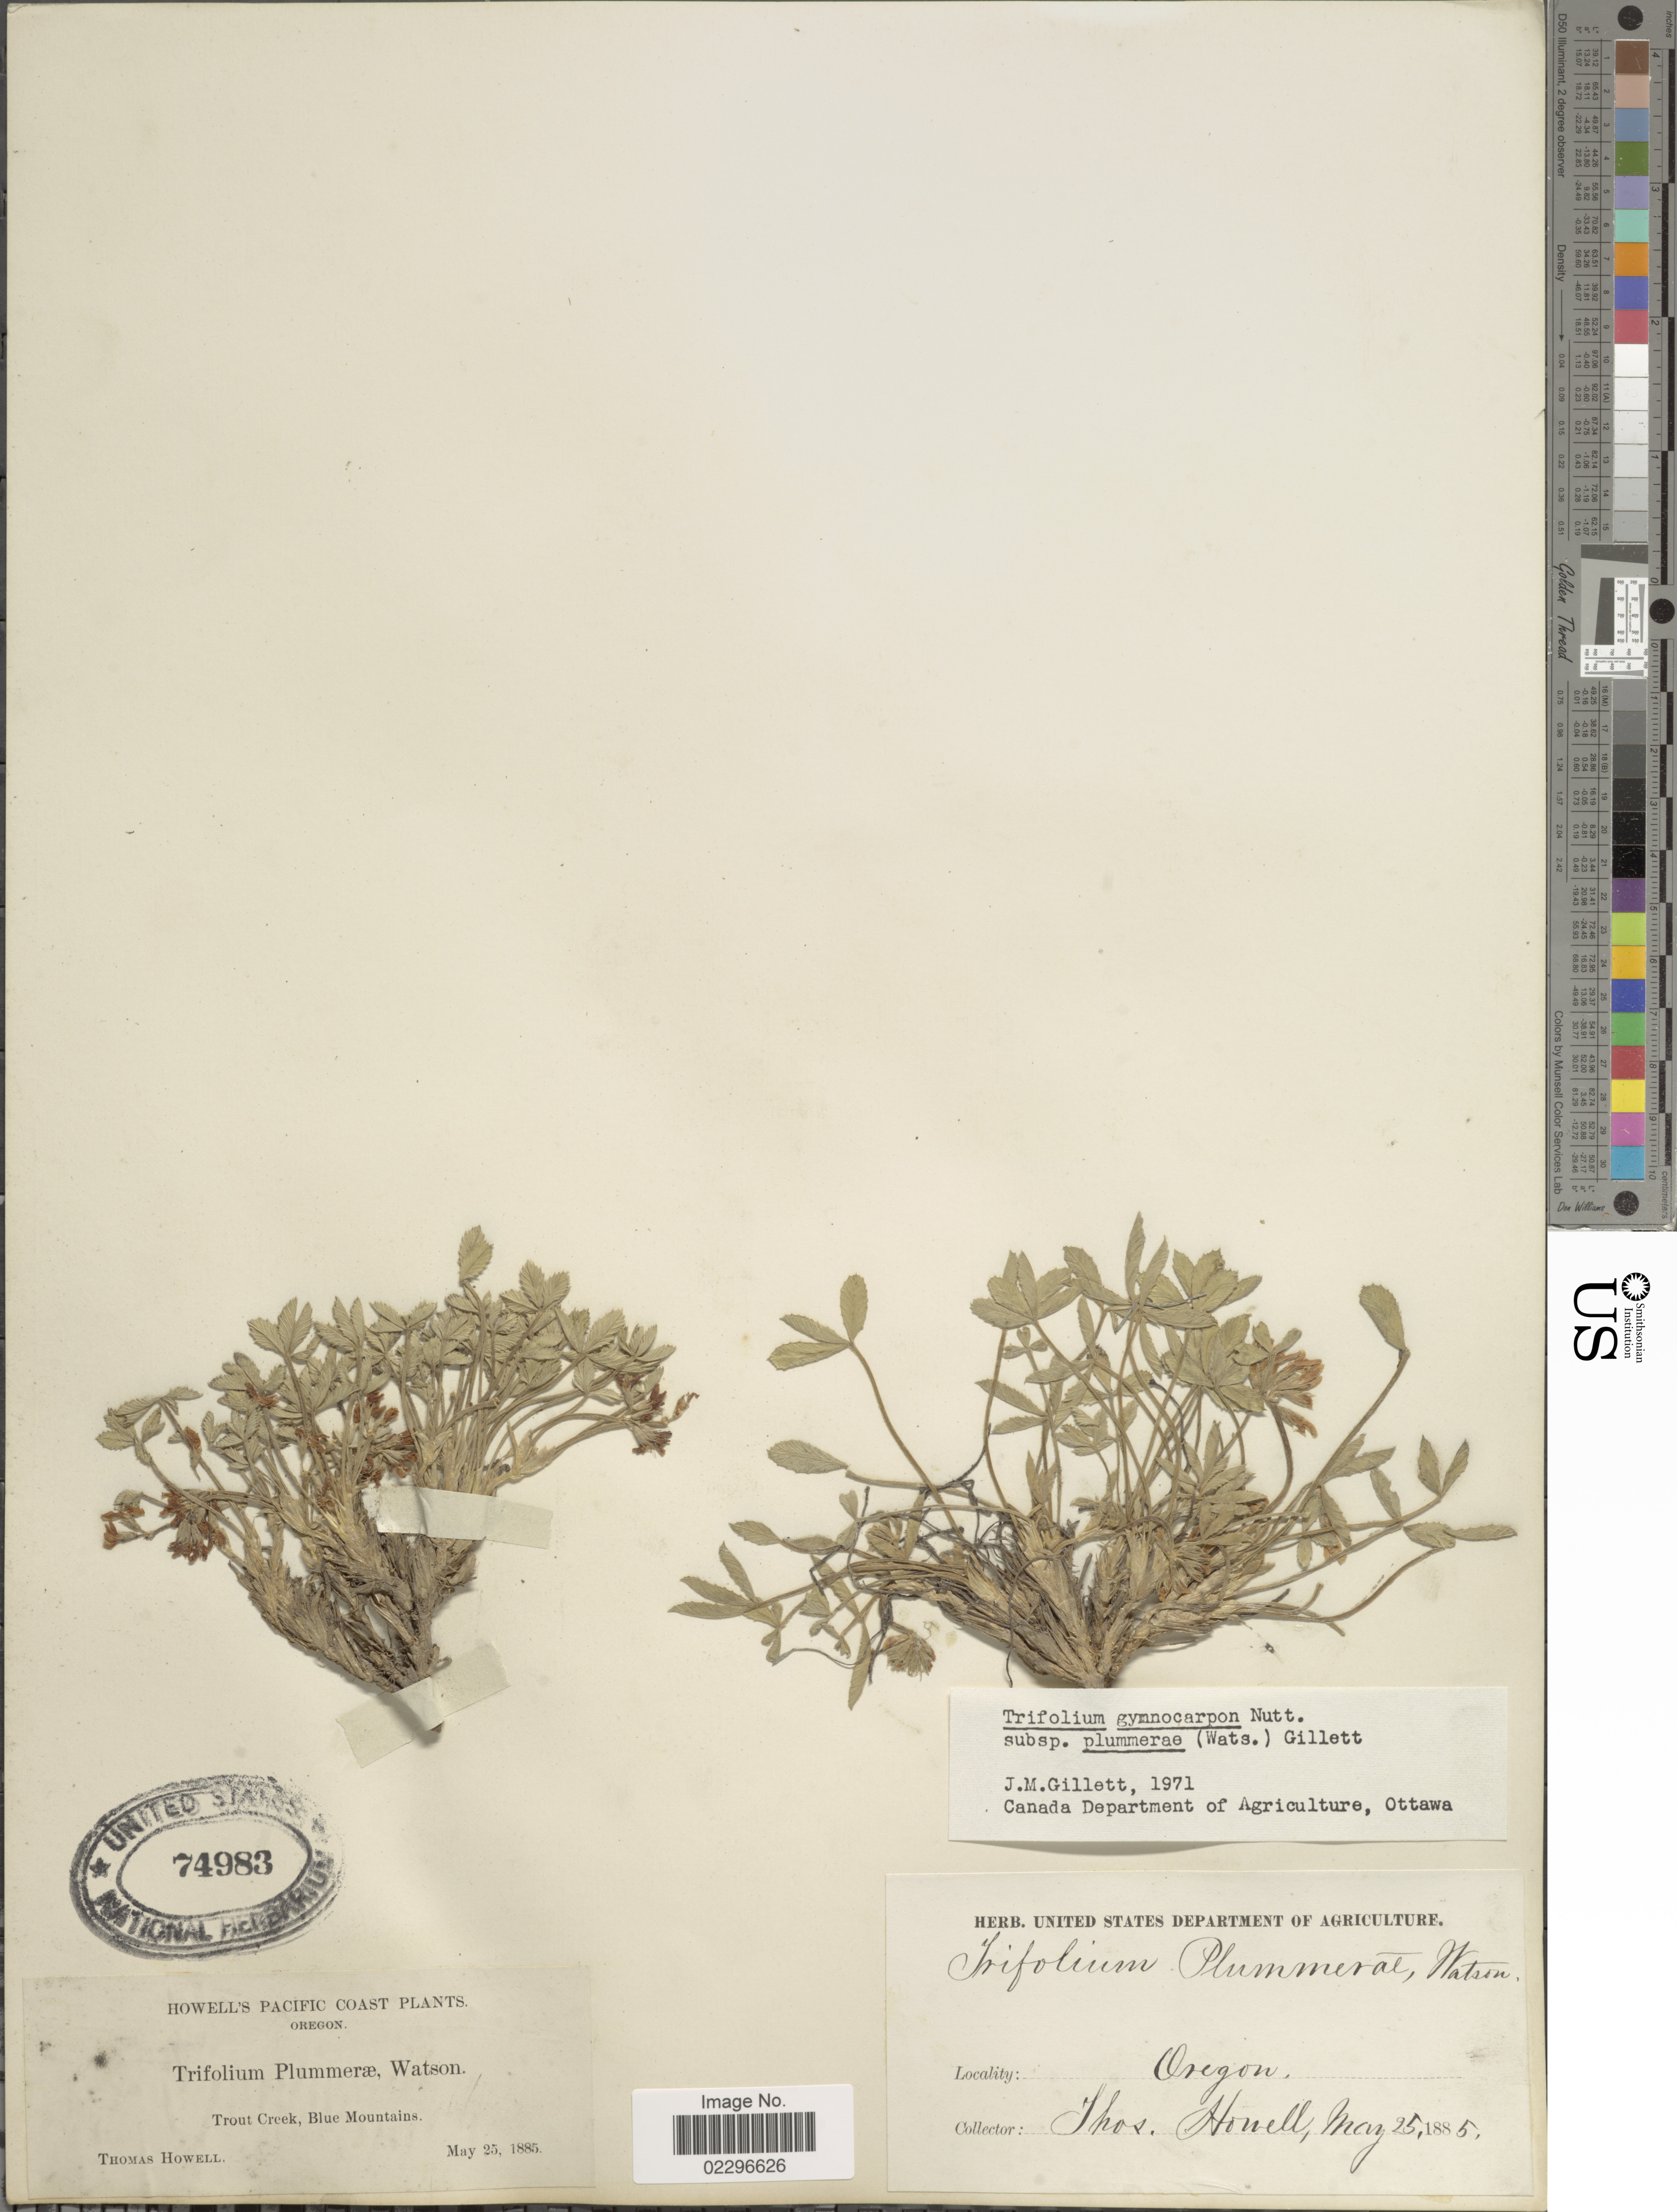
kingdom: Plantae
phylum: Tracheophyta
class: Magnoliopsida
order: Fabales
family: Fabaceae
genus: Trifolium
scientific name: Trifolium gymnocarpon var. plummerae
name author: (S. Watson) J.S. Martin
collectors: T. Howell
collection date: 1885-05-25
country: United States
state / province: Oregon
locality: Pacific Coast. Trout Creek, Blue Mountains.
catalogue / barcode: US 74983